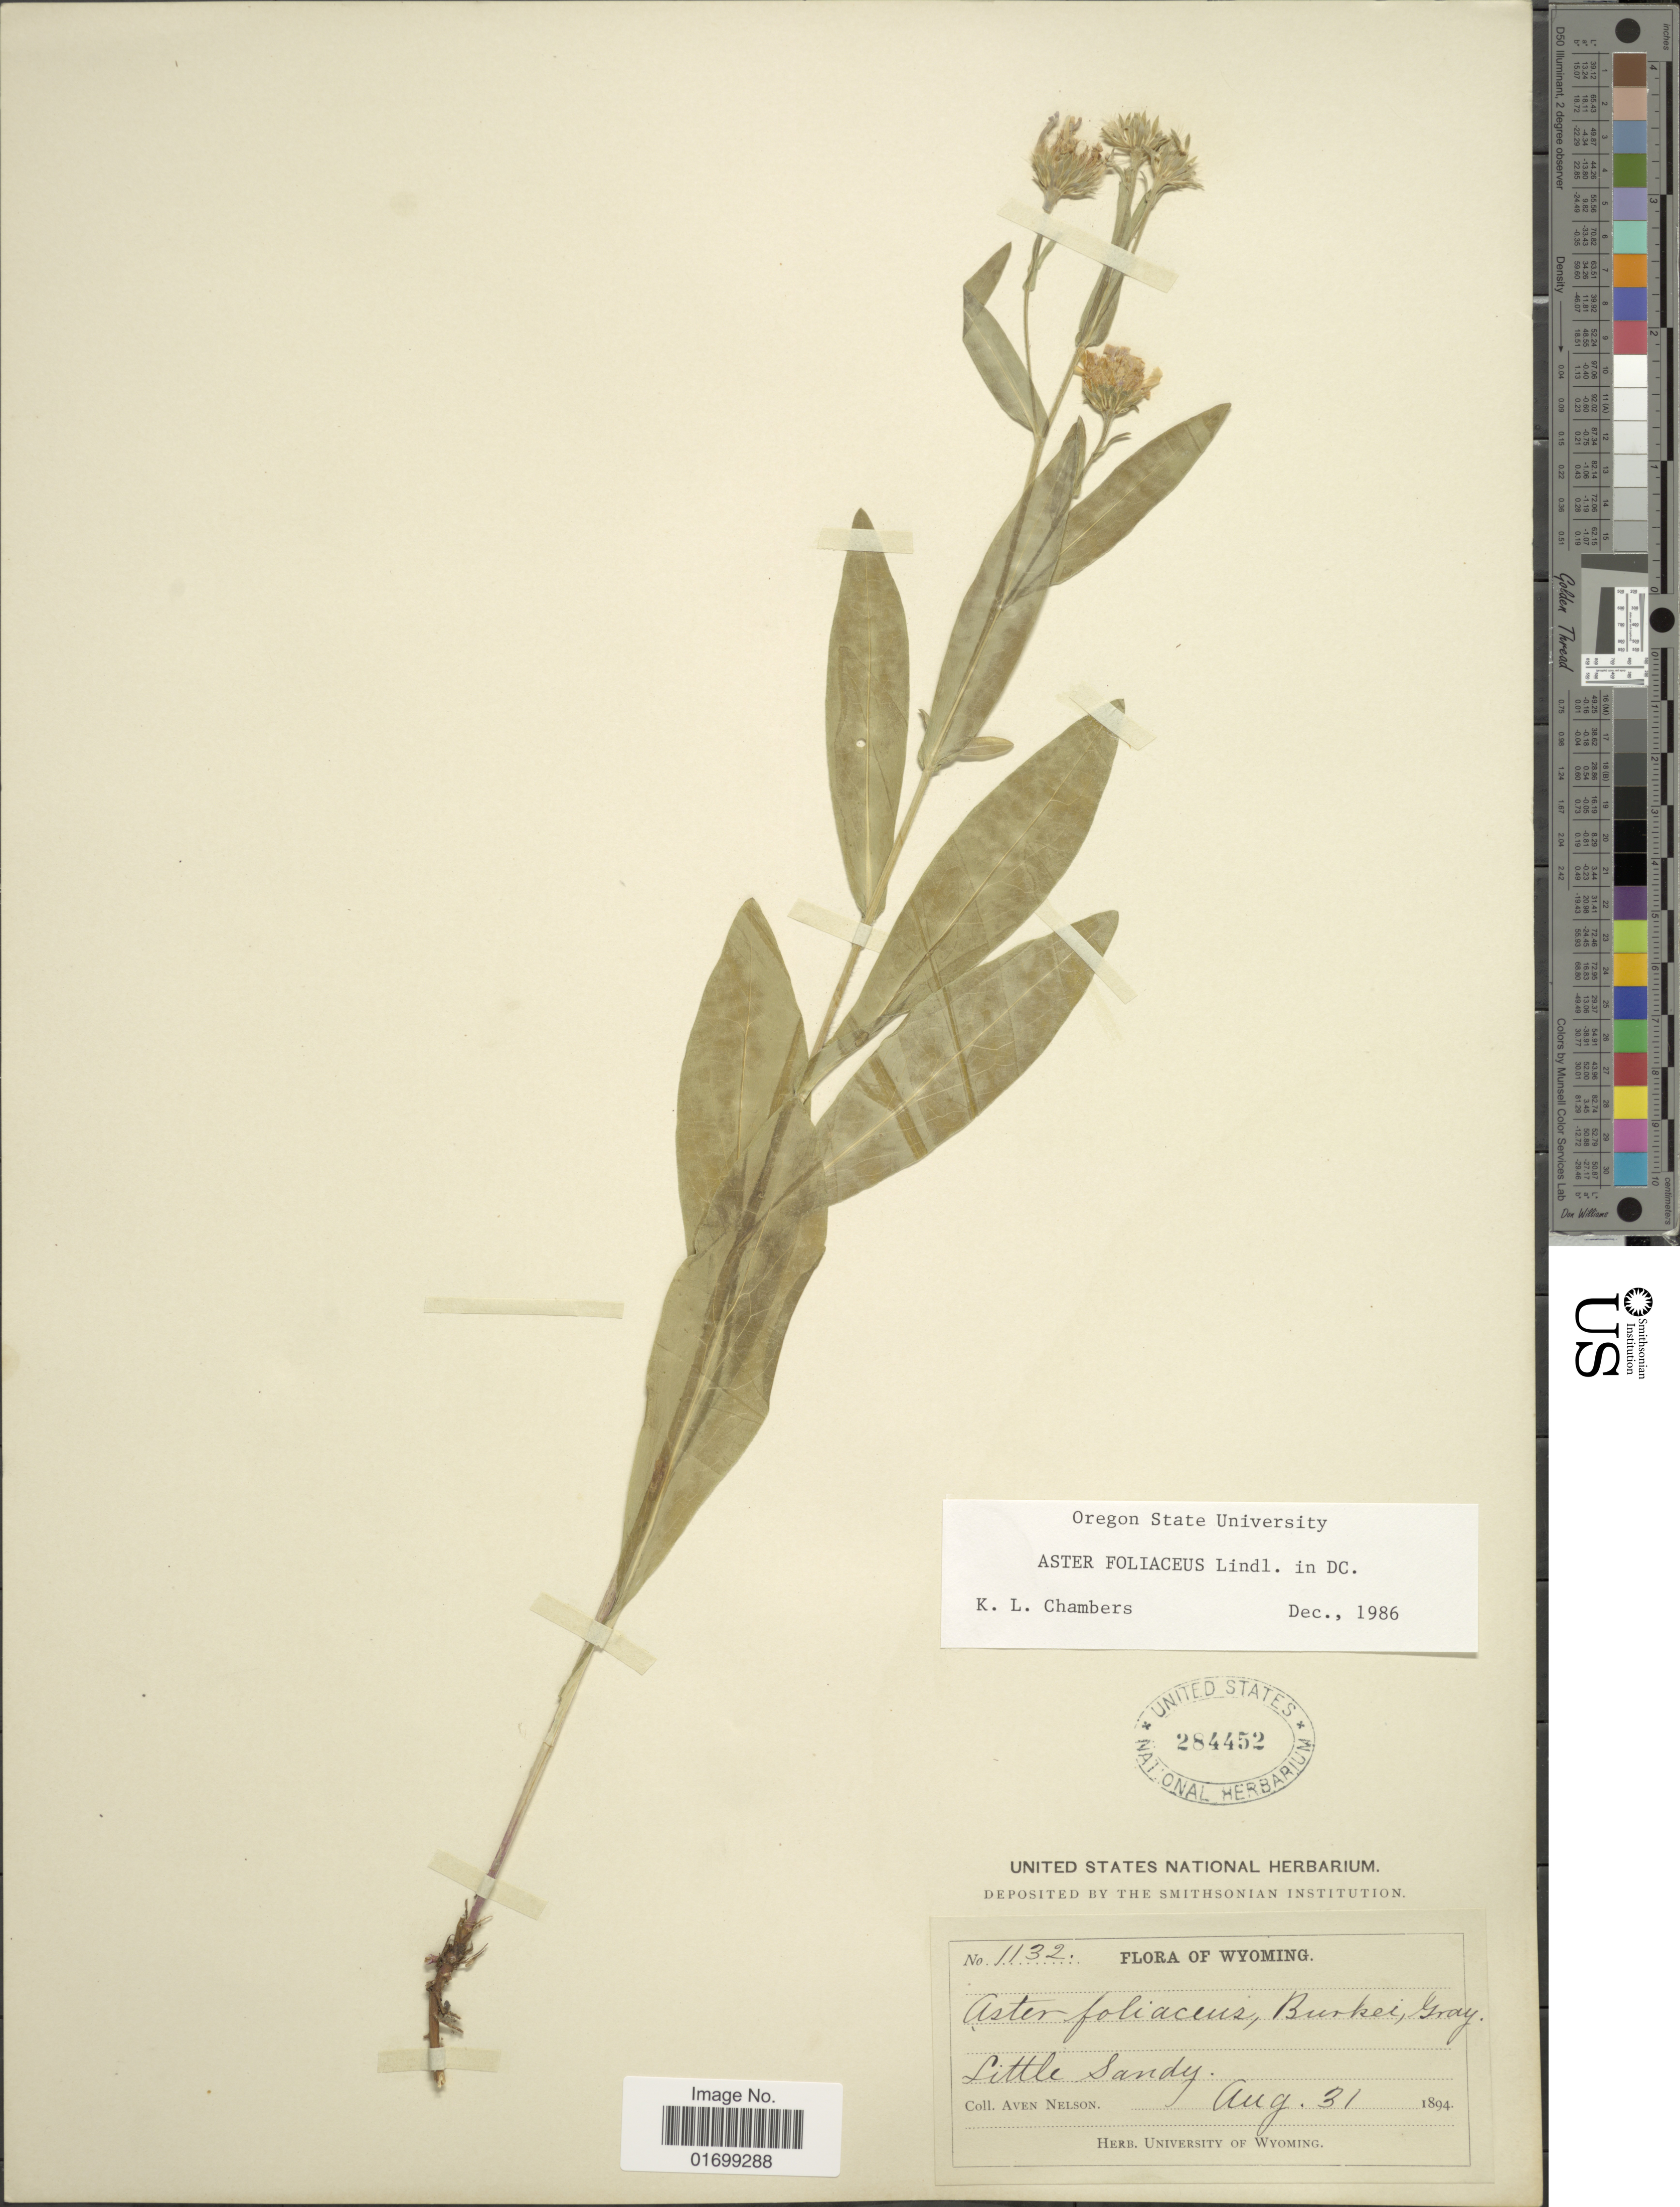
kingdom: Plantae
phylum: Tracheophyta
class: Magnoliopsida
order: Asterales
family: Asteraceae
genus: Symphyotrichum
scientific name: Symphyotrichum foliaceum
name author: (Lindl. ex DC.) G.L. Nesom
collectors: A. Nelson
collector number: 1132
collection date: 1894-01-31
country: United States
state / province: Wyoming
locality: Little Sandy.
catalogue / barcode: US 284452